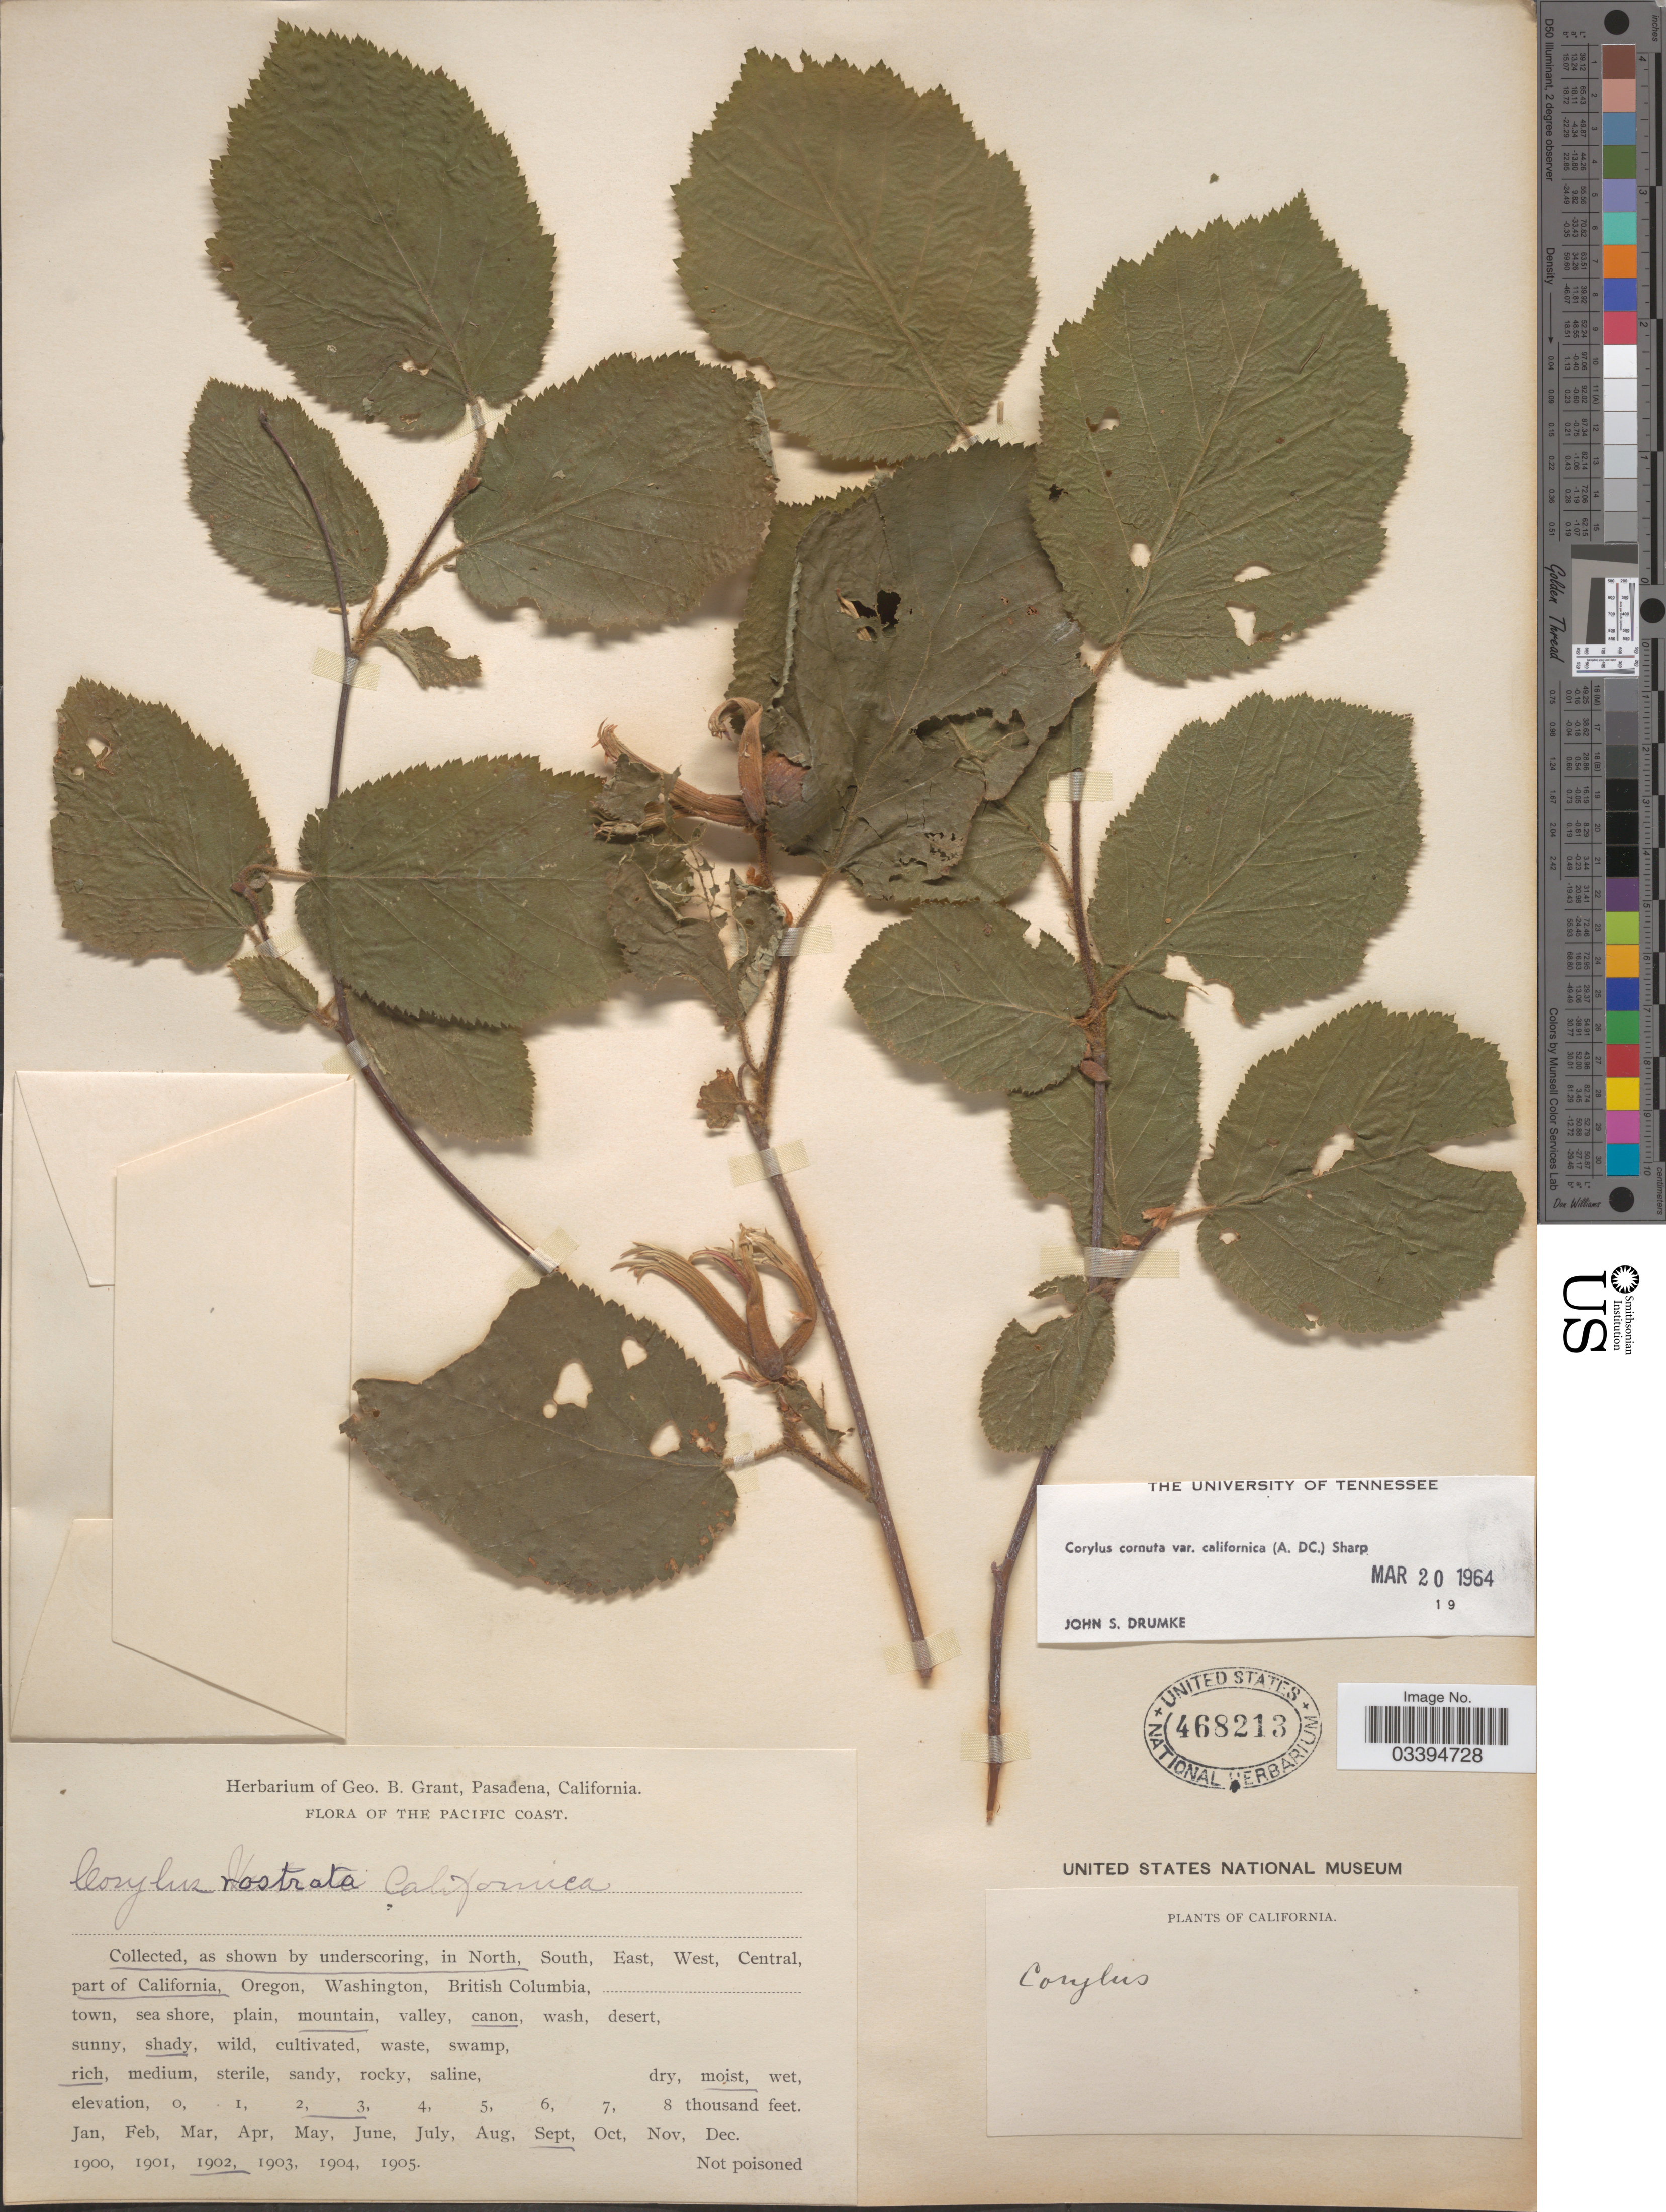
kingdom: Plantae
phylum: Tracheophyta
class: Magnoliopsida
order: Fagales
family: Betulaceae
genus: Corylus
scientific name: Corylus cornuta var. californica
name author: Marshall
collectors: ex herb. Geo. B. Grant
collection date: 1902-09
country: United States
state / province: California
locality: In North part of California.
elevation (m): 610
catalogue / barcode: US 468213